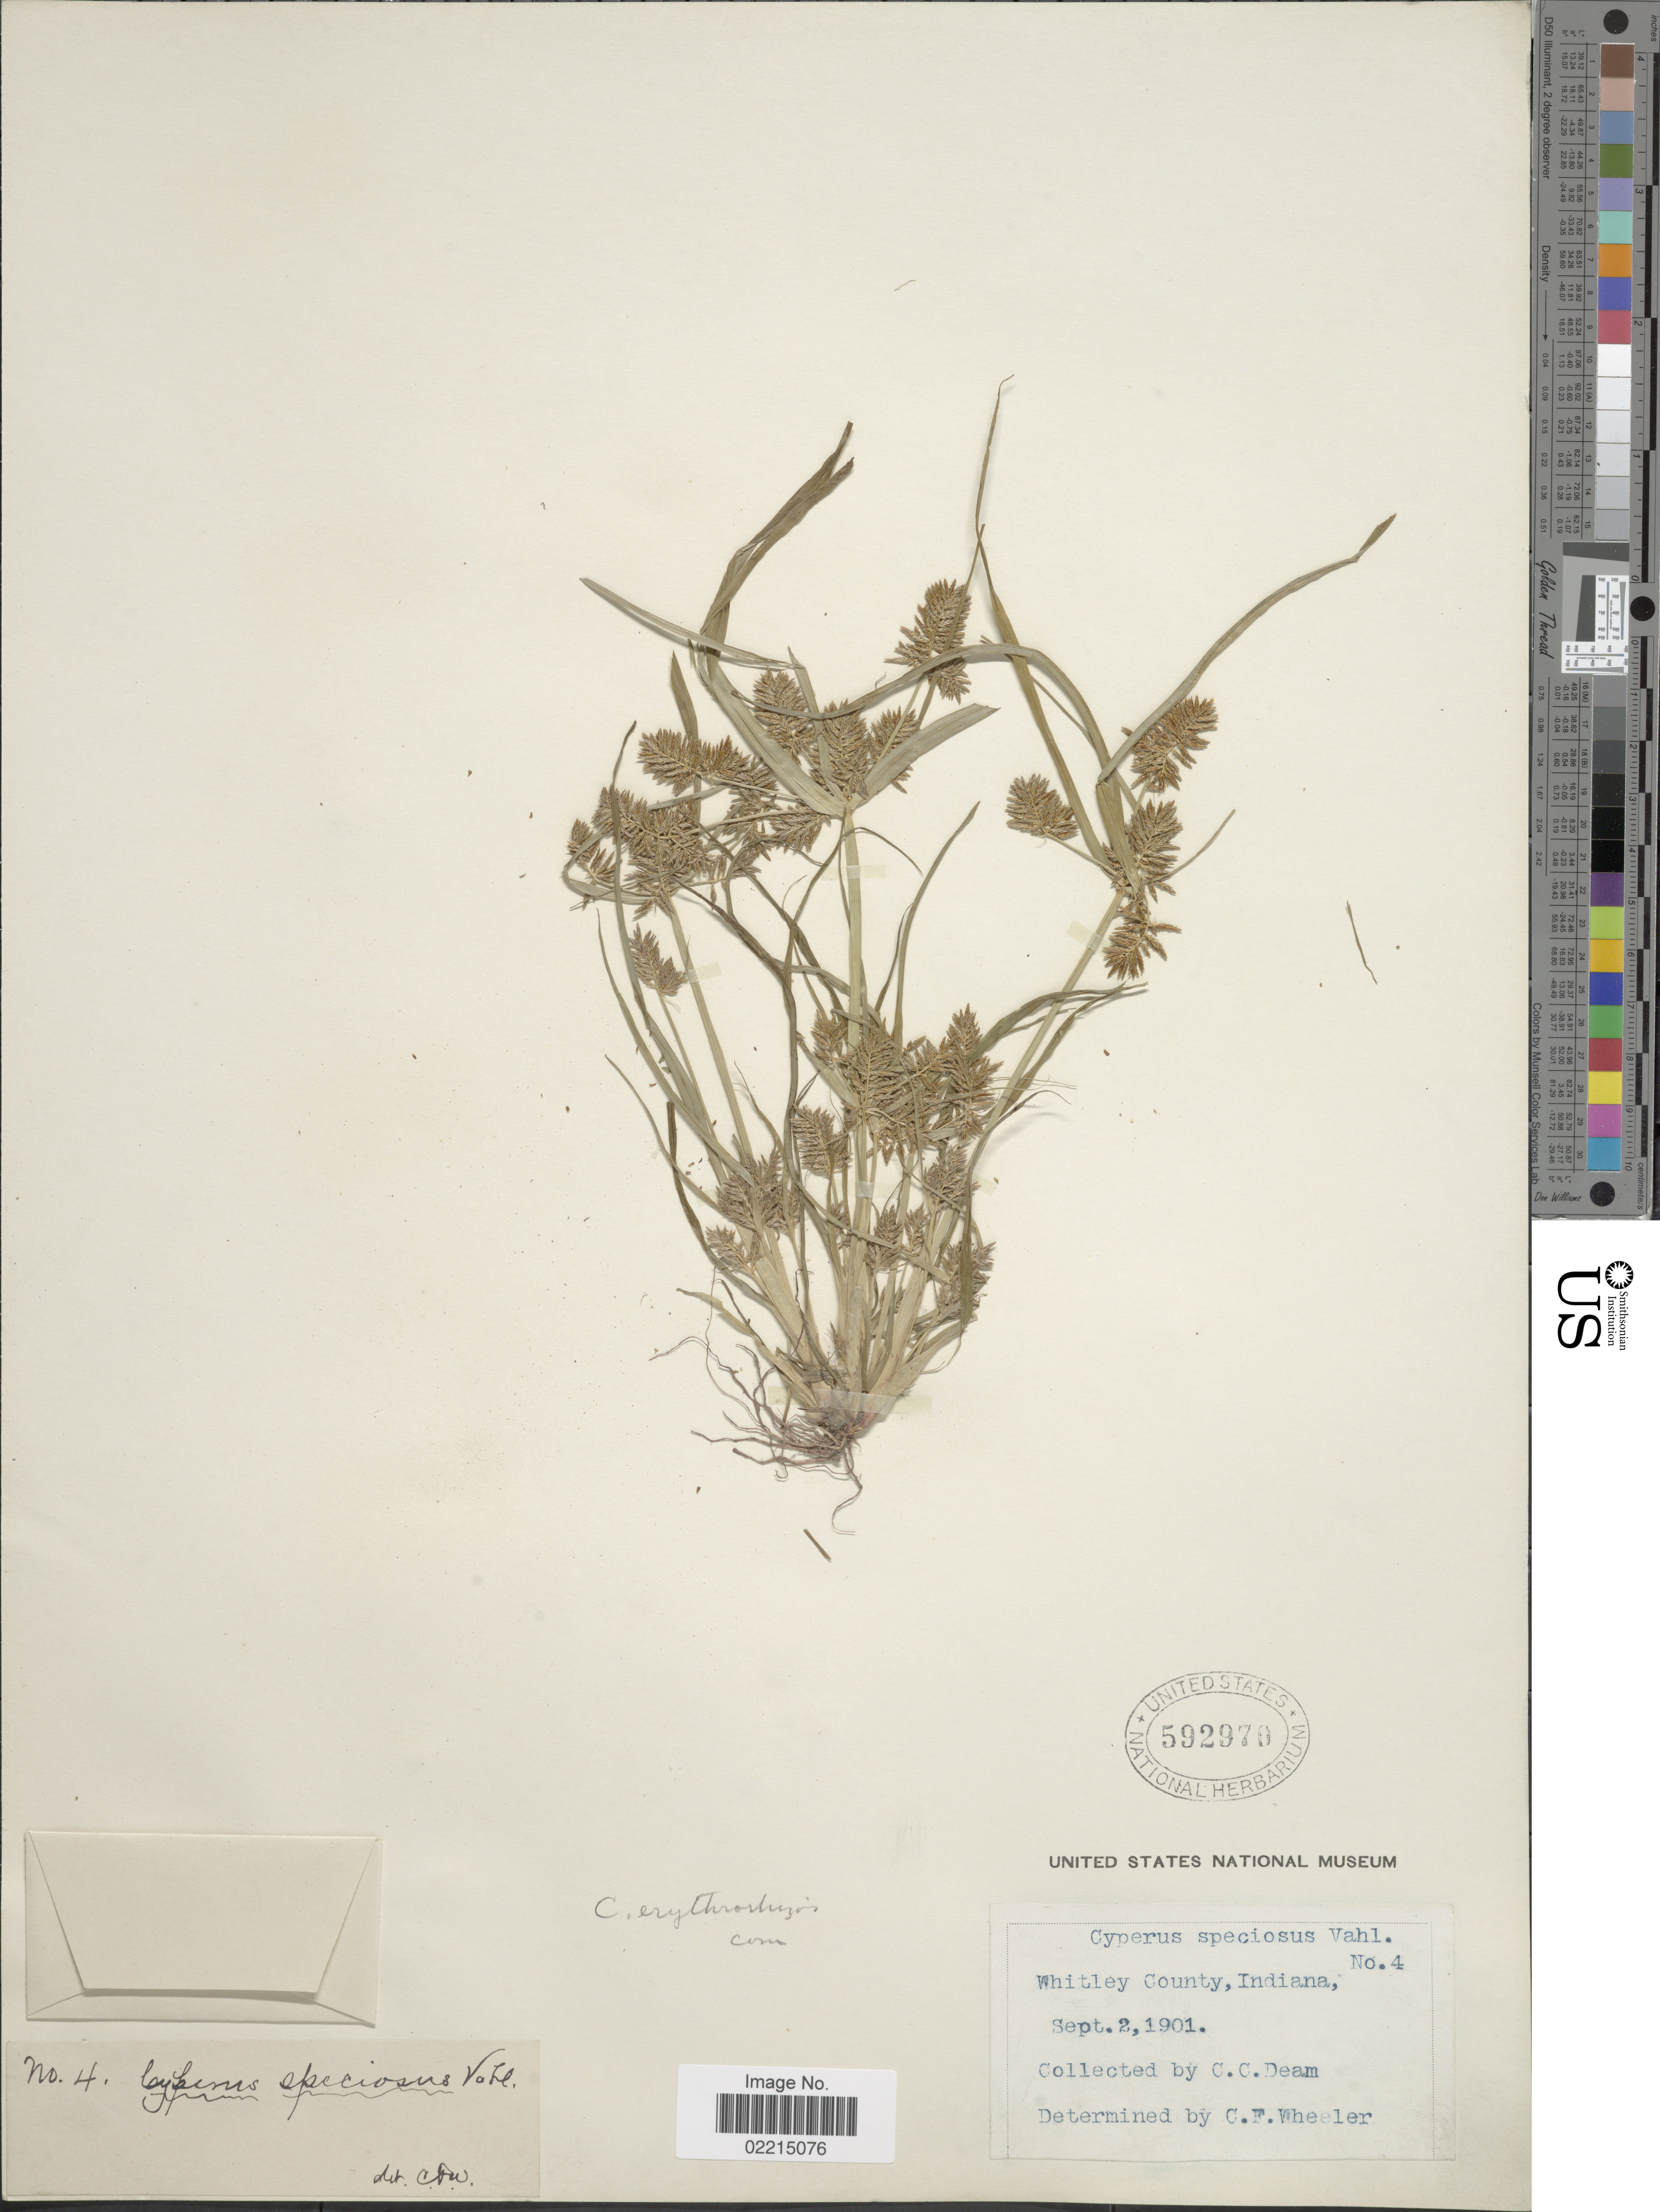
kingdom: Plantae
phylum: Tracheophyta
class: Liliopsida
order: Poales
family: Cyperaceae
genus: Cyperus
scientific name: Cyperus erythrorhizos Muhl.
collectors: C. Deam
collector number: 4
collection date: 1901-09-02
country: United States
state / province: Indiana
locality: Whitley County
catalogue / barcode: US 592970